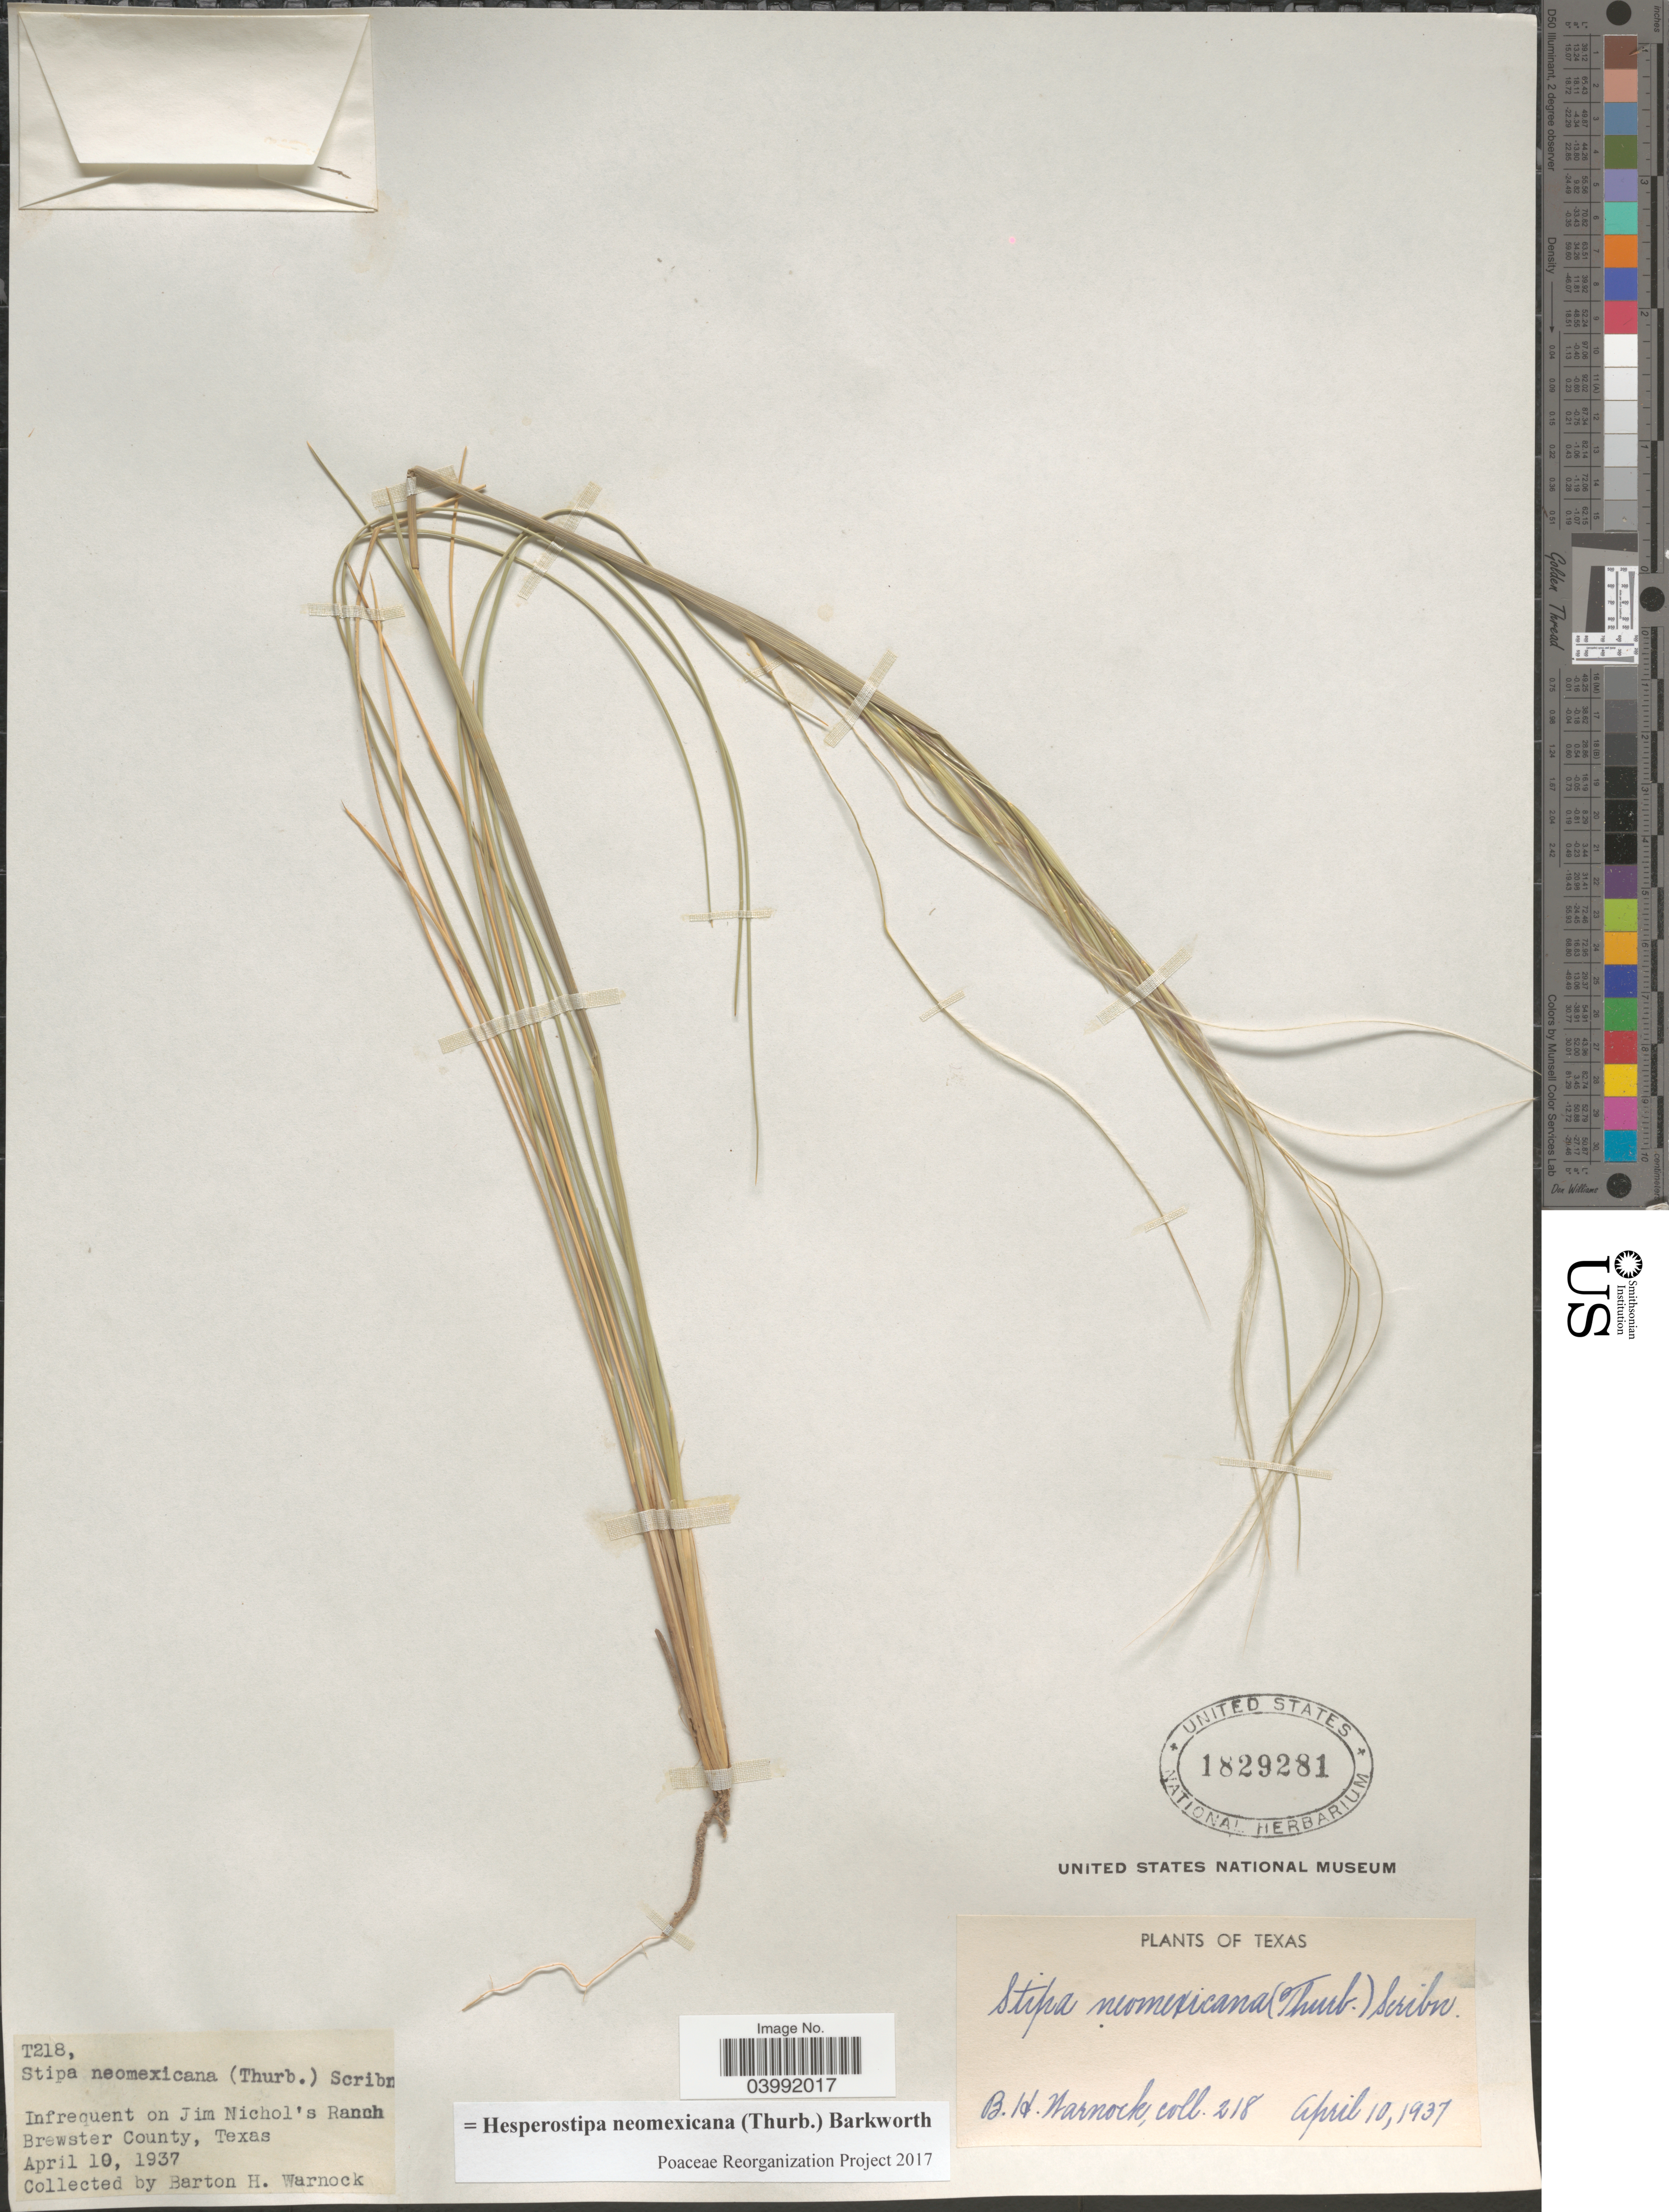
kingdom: Plantae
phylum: Tracheophyta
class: Liliopsida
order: Poales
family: Poaceae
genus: Hesperostipa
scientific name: Hesperostipa neomexicana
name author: (Thurb.) Barkworth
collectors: B. H. Warnock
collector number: T218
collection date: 1937-04-10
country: United States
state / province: Texas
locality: On Jim Nichol's Ranch. Brewster County.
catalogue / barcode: US 1829281